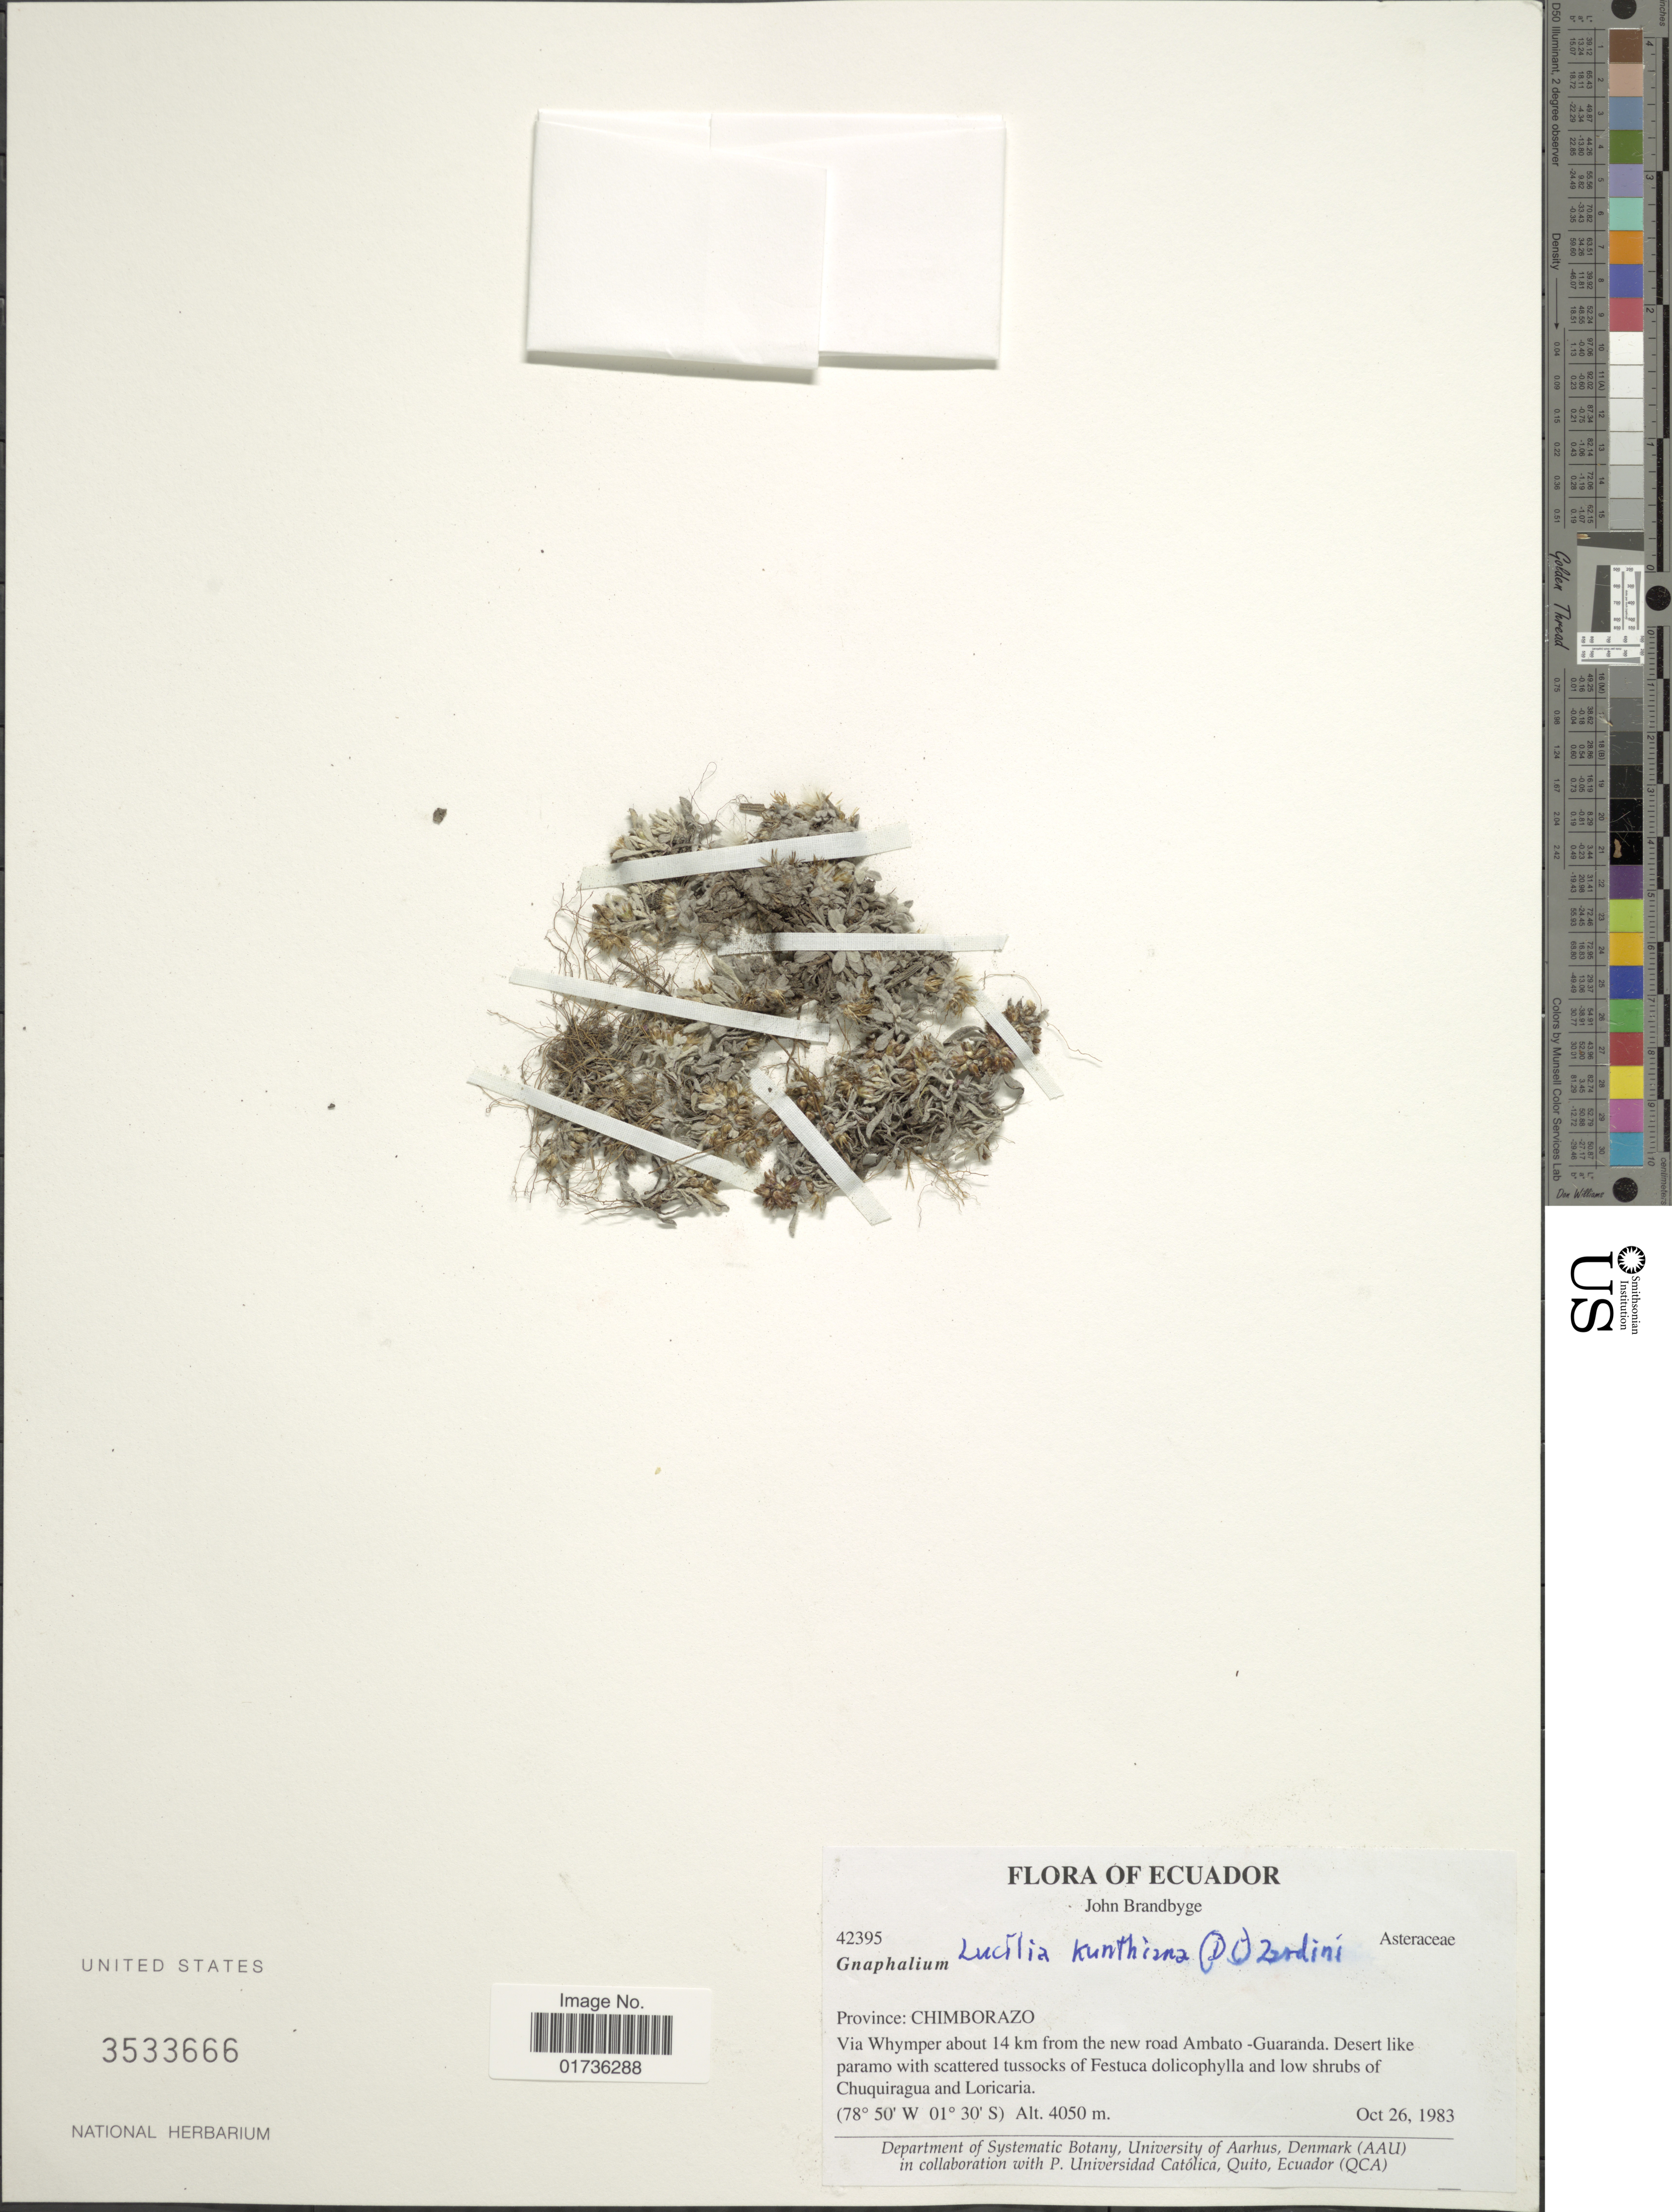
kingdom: Plantae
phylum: Tracheophyta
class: Magnoliopsida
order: Asterales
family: Asteraceae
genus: Lucilia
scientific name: Lucilia kunthiana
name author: (DC.) Zardini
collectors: J. Brandbyge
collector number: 42395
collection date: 1983-10-26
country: Ecuador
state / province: Chimborazo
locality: Via Whymper about 14 km from the new road Ambato-Guaranda.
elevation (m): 4050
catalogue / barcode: US 3533666